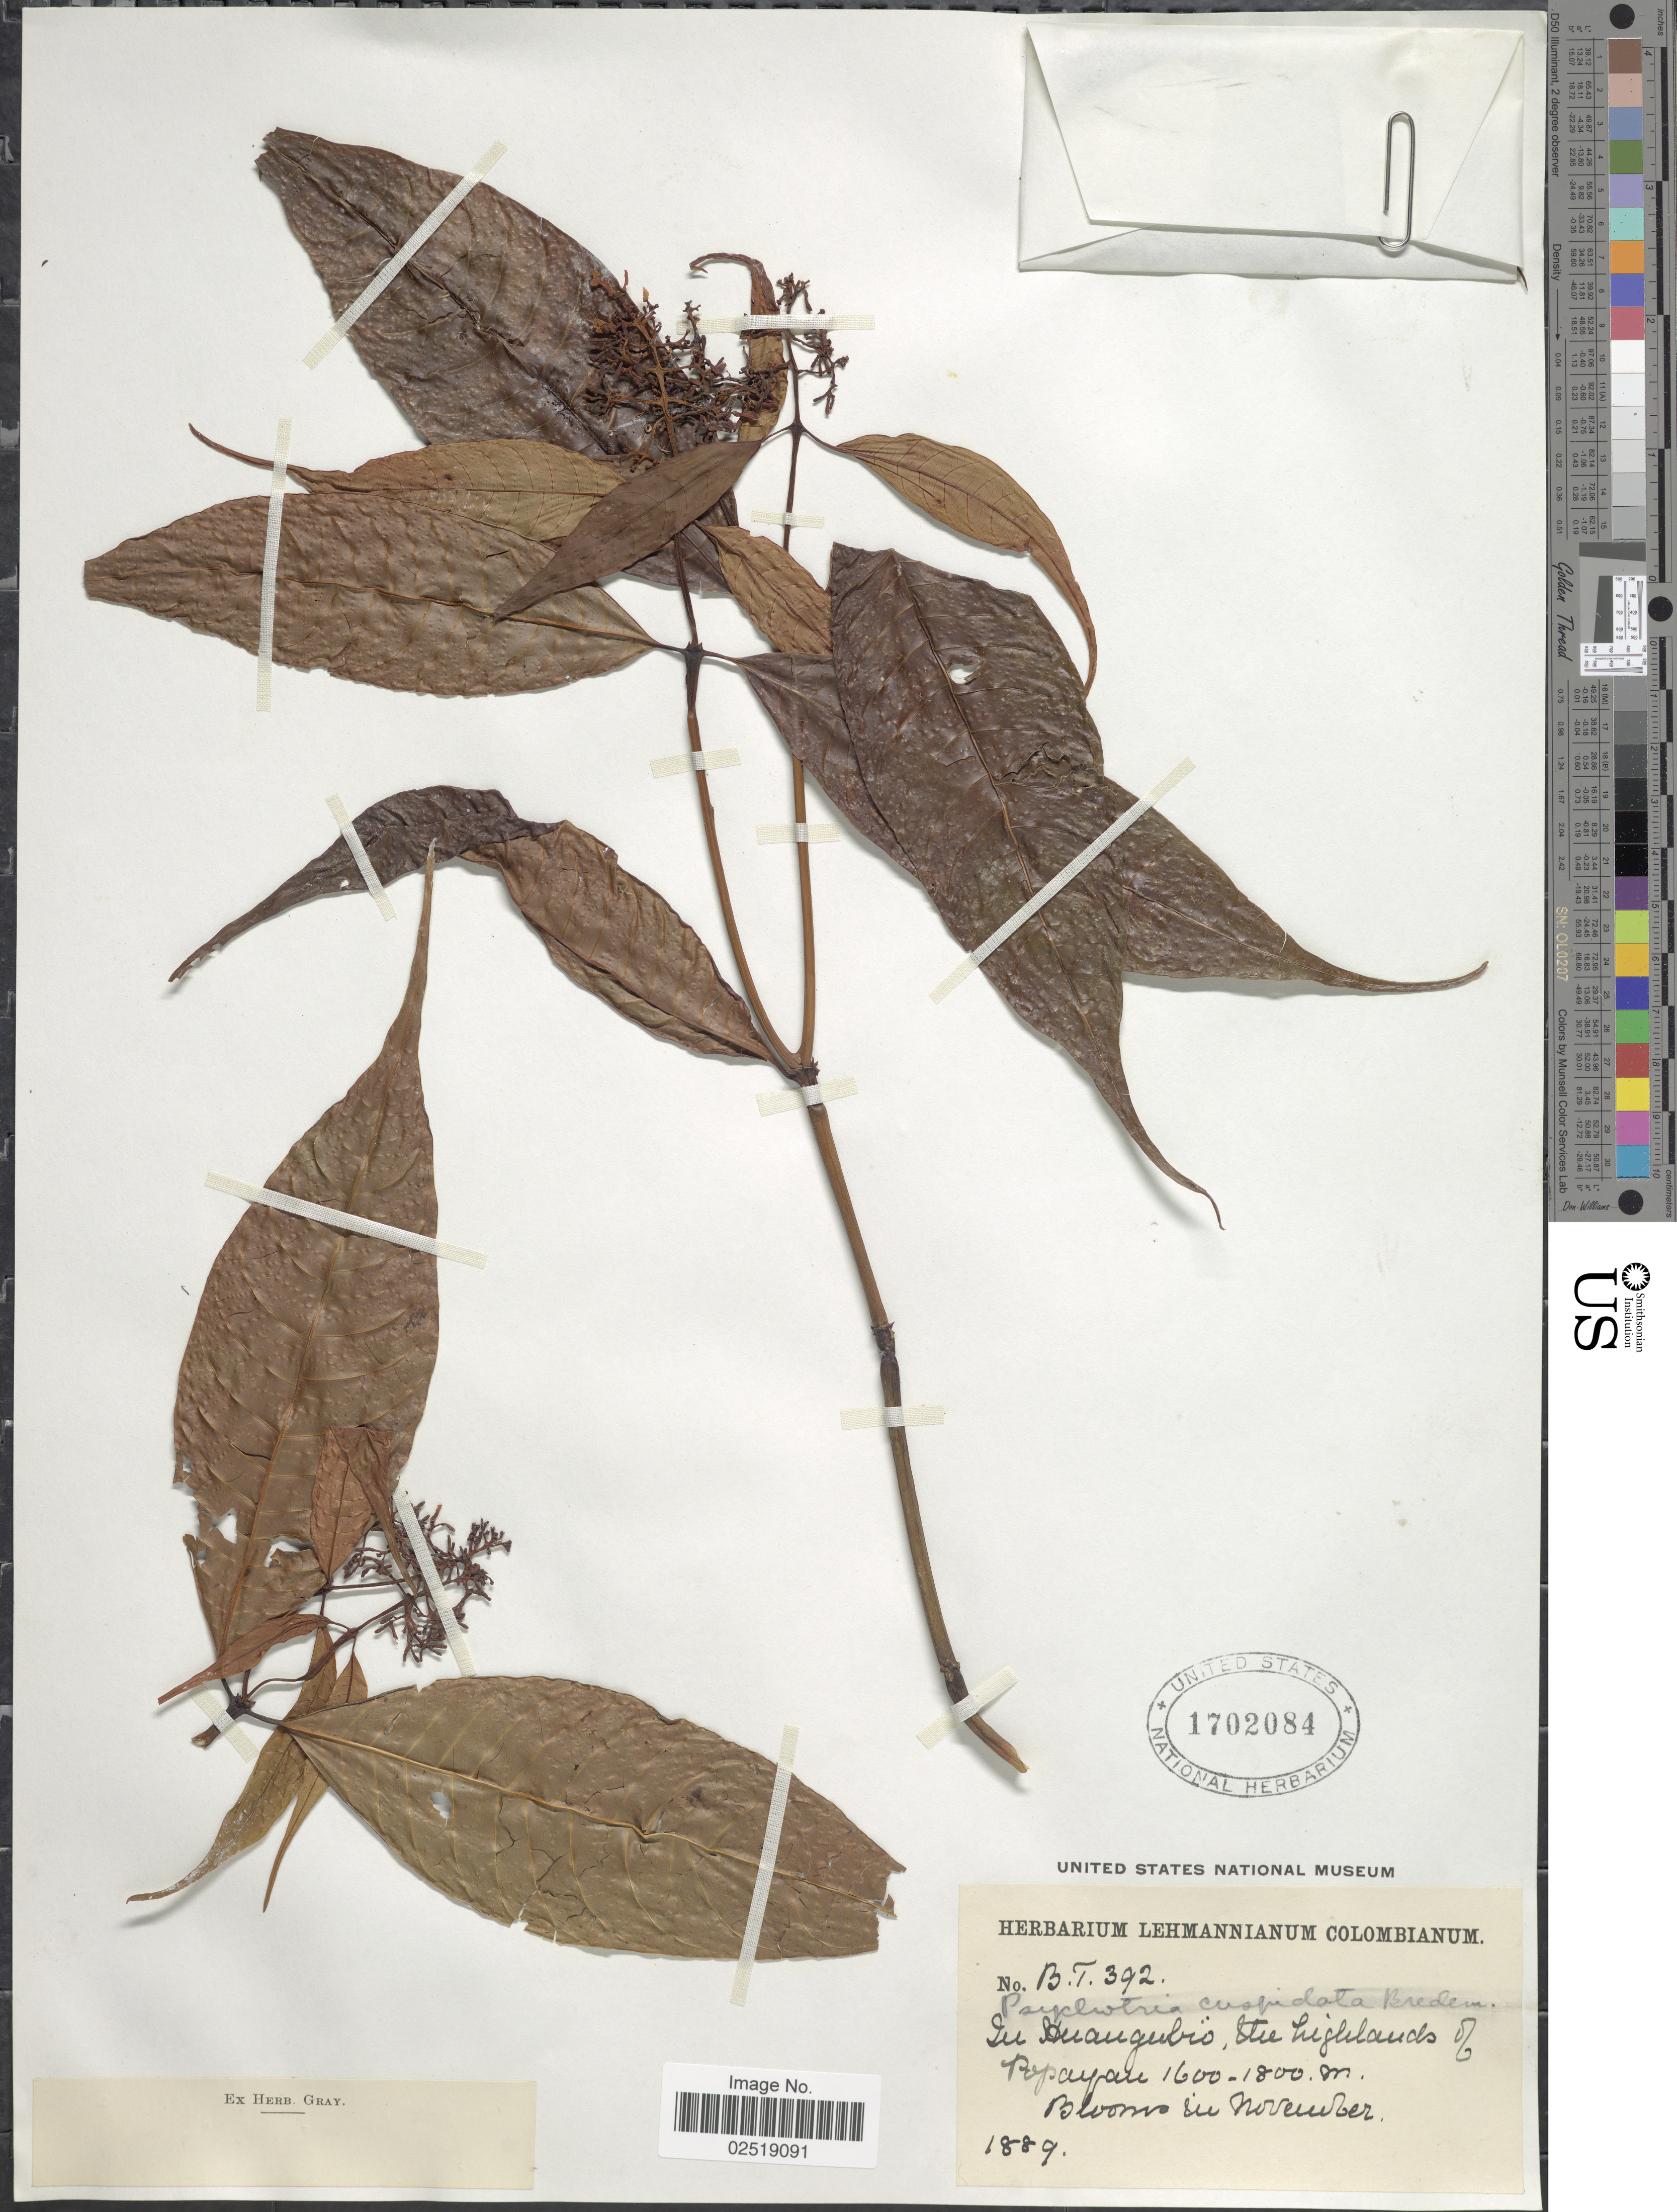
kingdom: Plantae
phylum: Tracheophyta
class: Magnoliopsida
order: Gentianales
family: Rubiaceae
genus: Psychotria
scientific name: Psychotria cuspidata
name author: Bredem. ex Schult.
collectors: ex herb. Lehmannianum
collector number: B.T. 392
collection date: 1889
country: Colombia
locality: In Huaugubio, the highlands of Popayan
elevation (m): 1600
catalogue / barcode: US 1702084